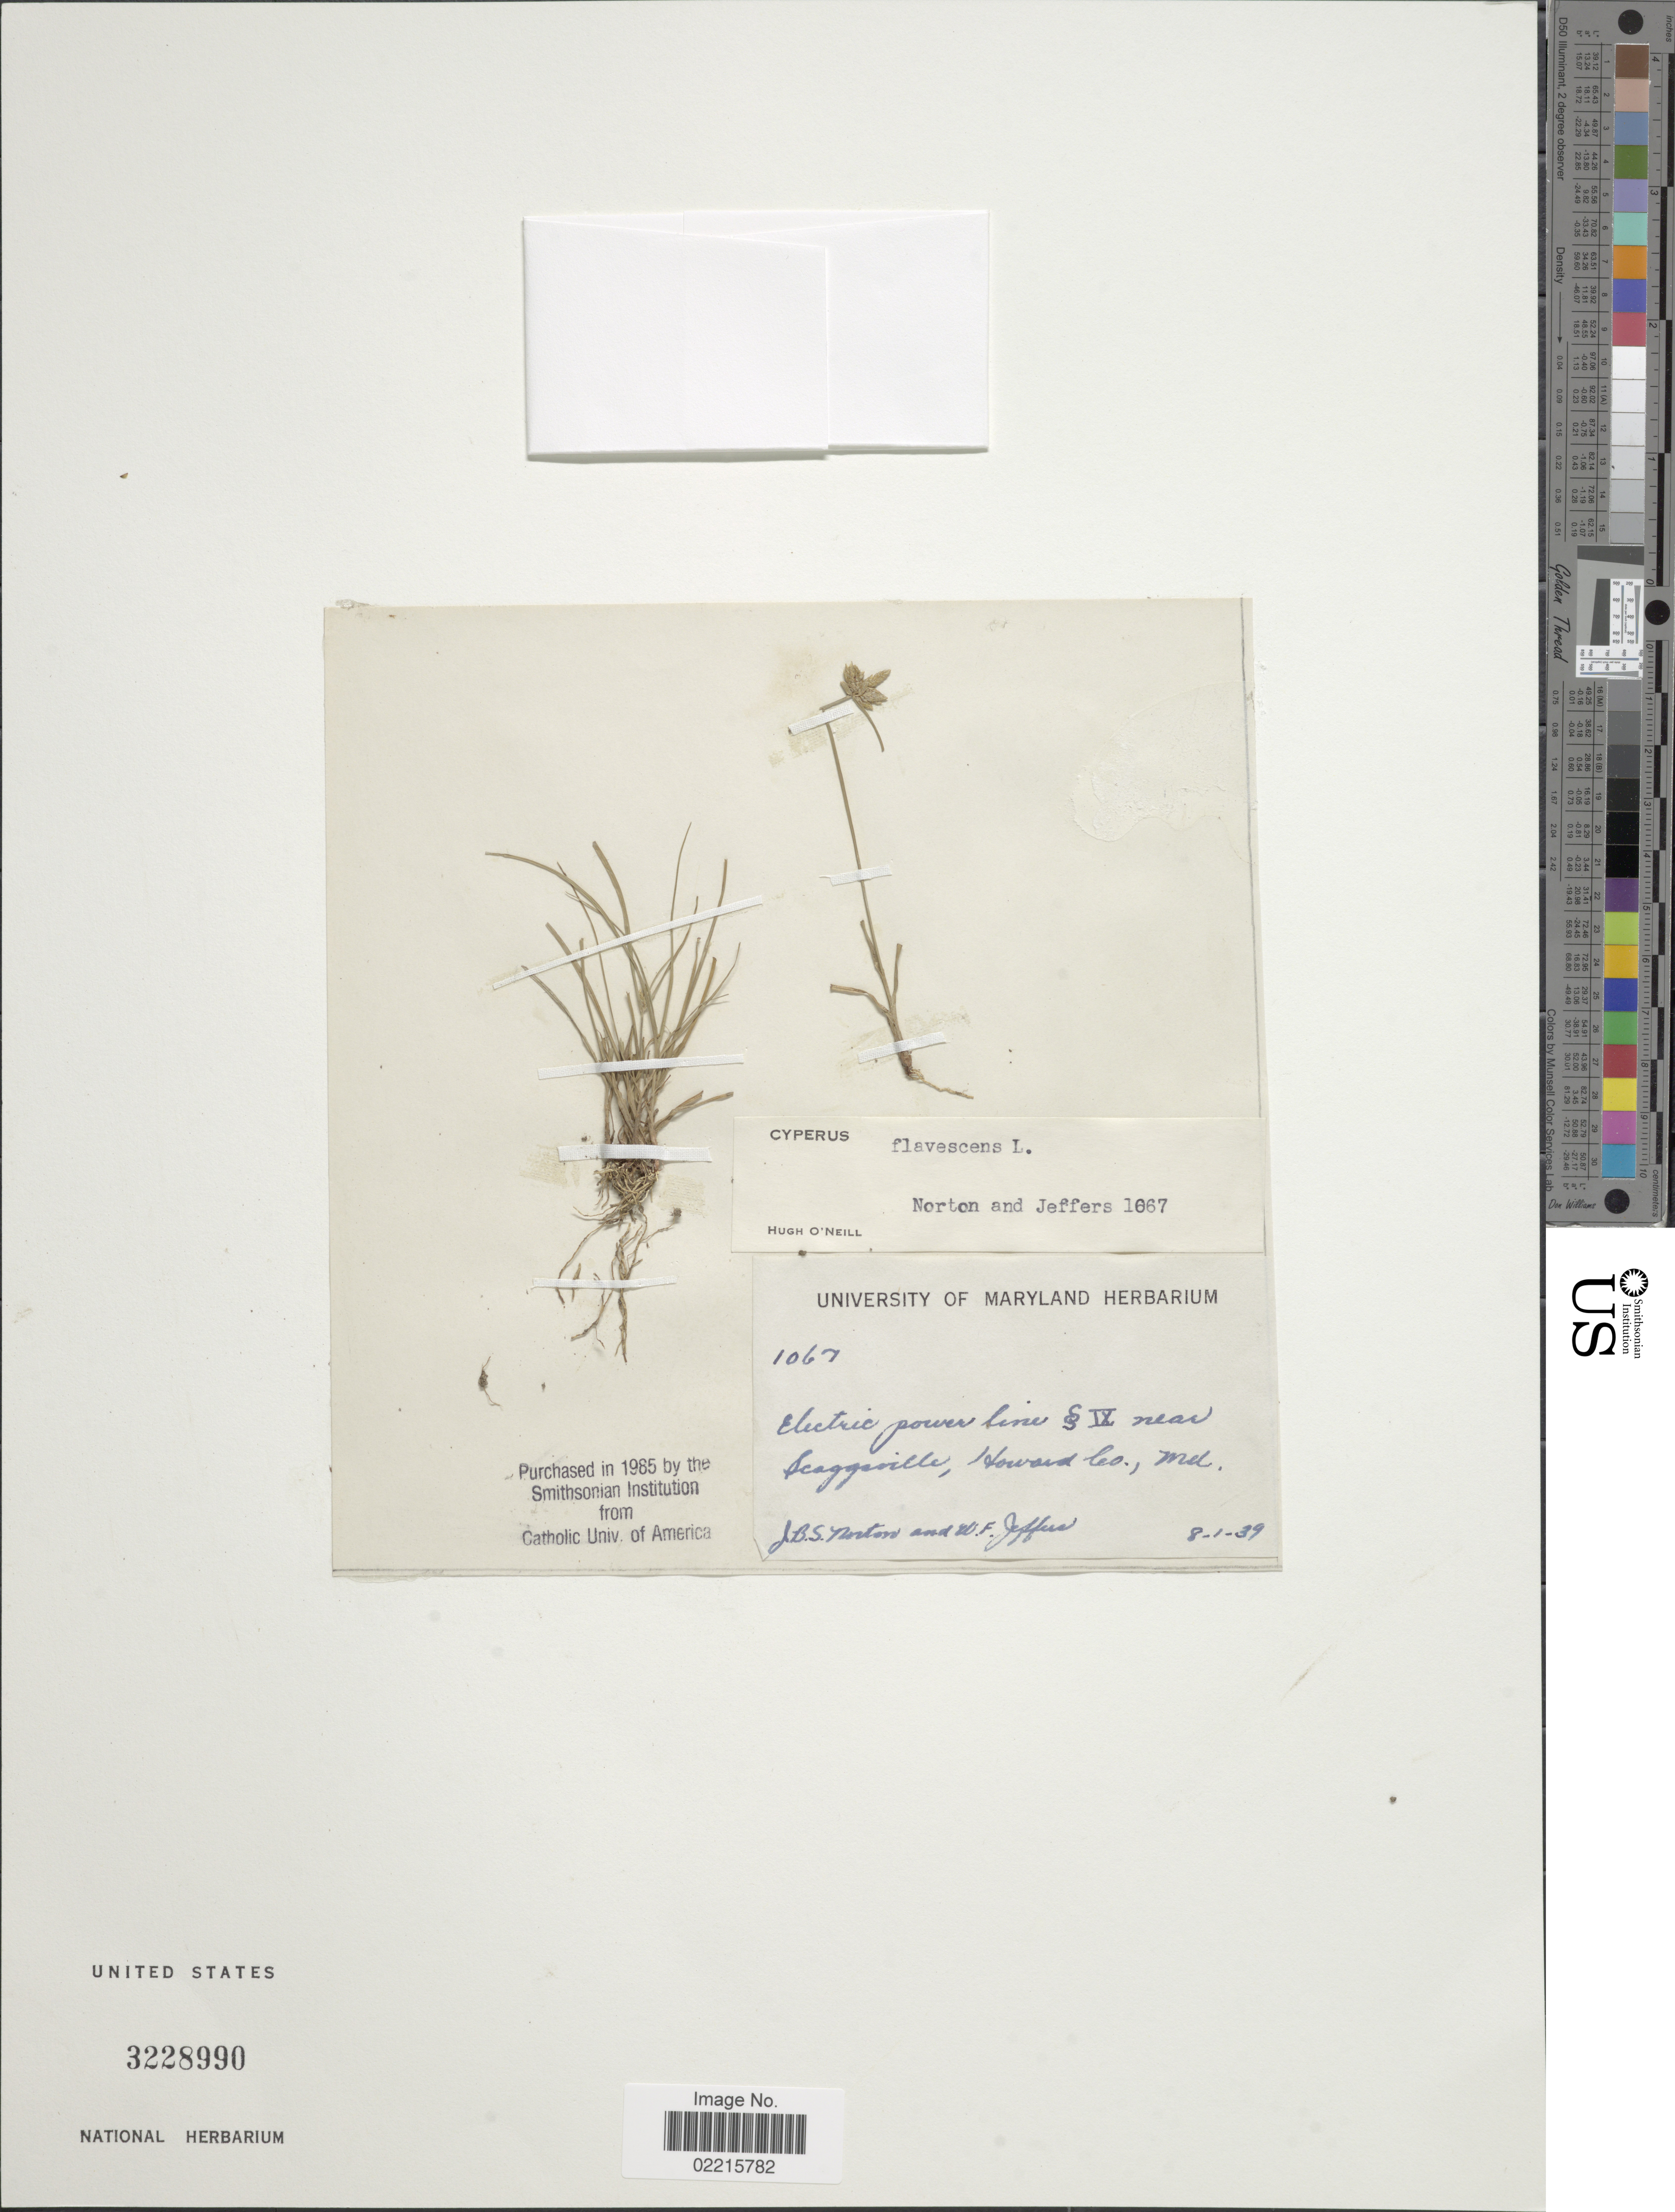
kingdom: Plantae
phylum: Tracheophyta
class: Liliopsida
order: Poales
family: Cyperaceae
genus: Cyperus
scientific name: Cyperus flavescens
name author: L.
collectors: J. B. S. Norton & W. Jeffers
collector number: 1067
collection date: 1939-08-01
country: United States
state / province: Maryland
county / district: Howard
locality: near Scaggaville, Howard Co.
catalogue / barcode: US 3228990